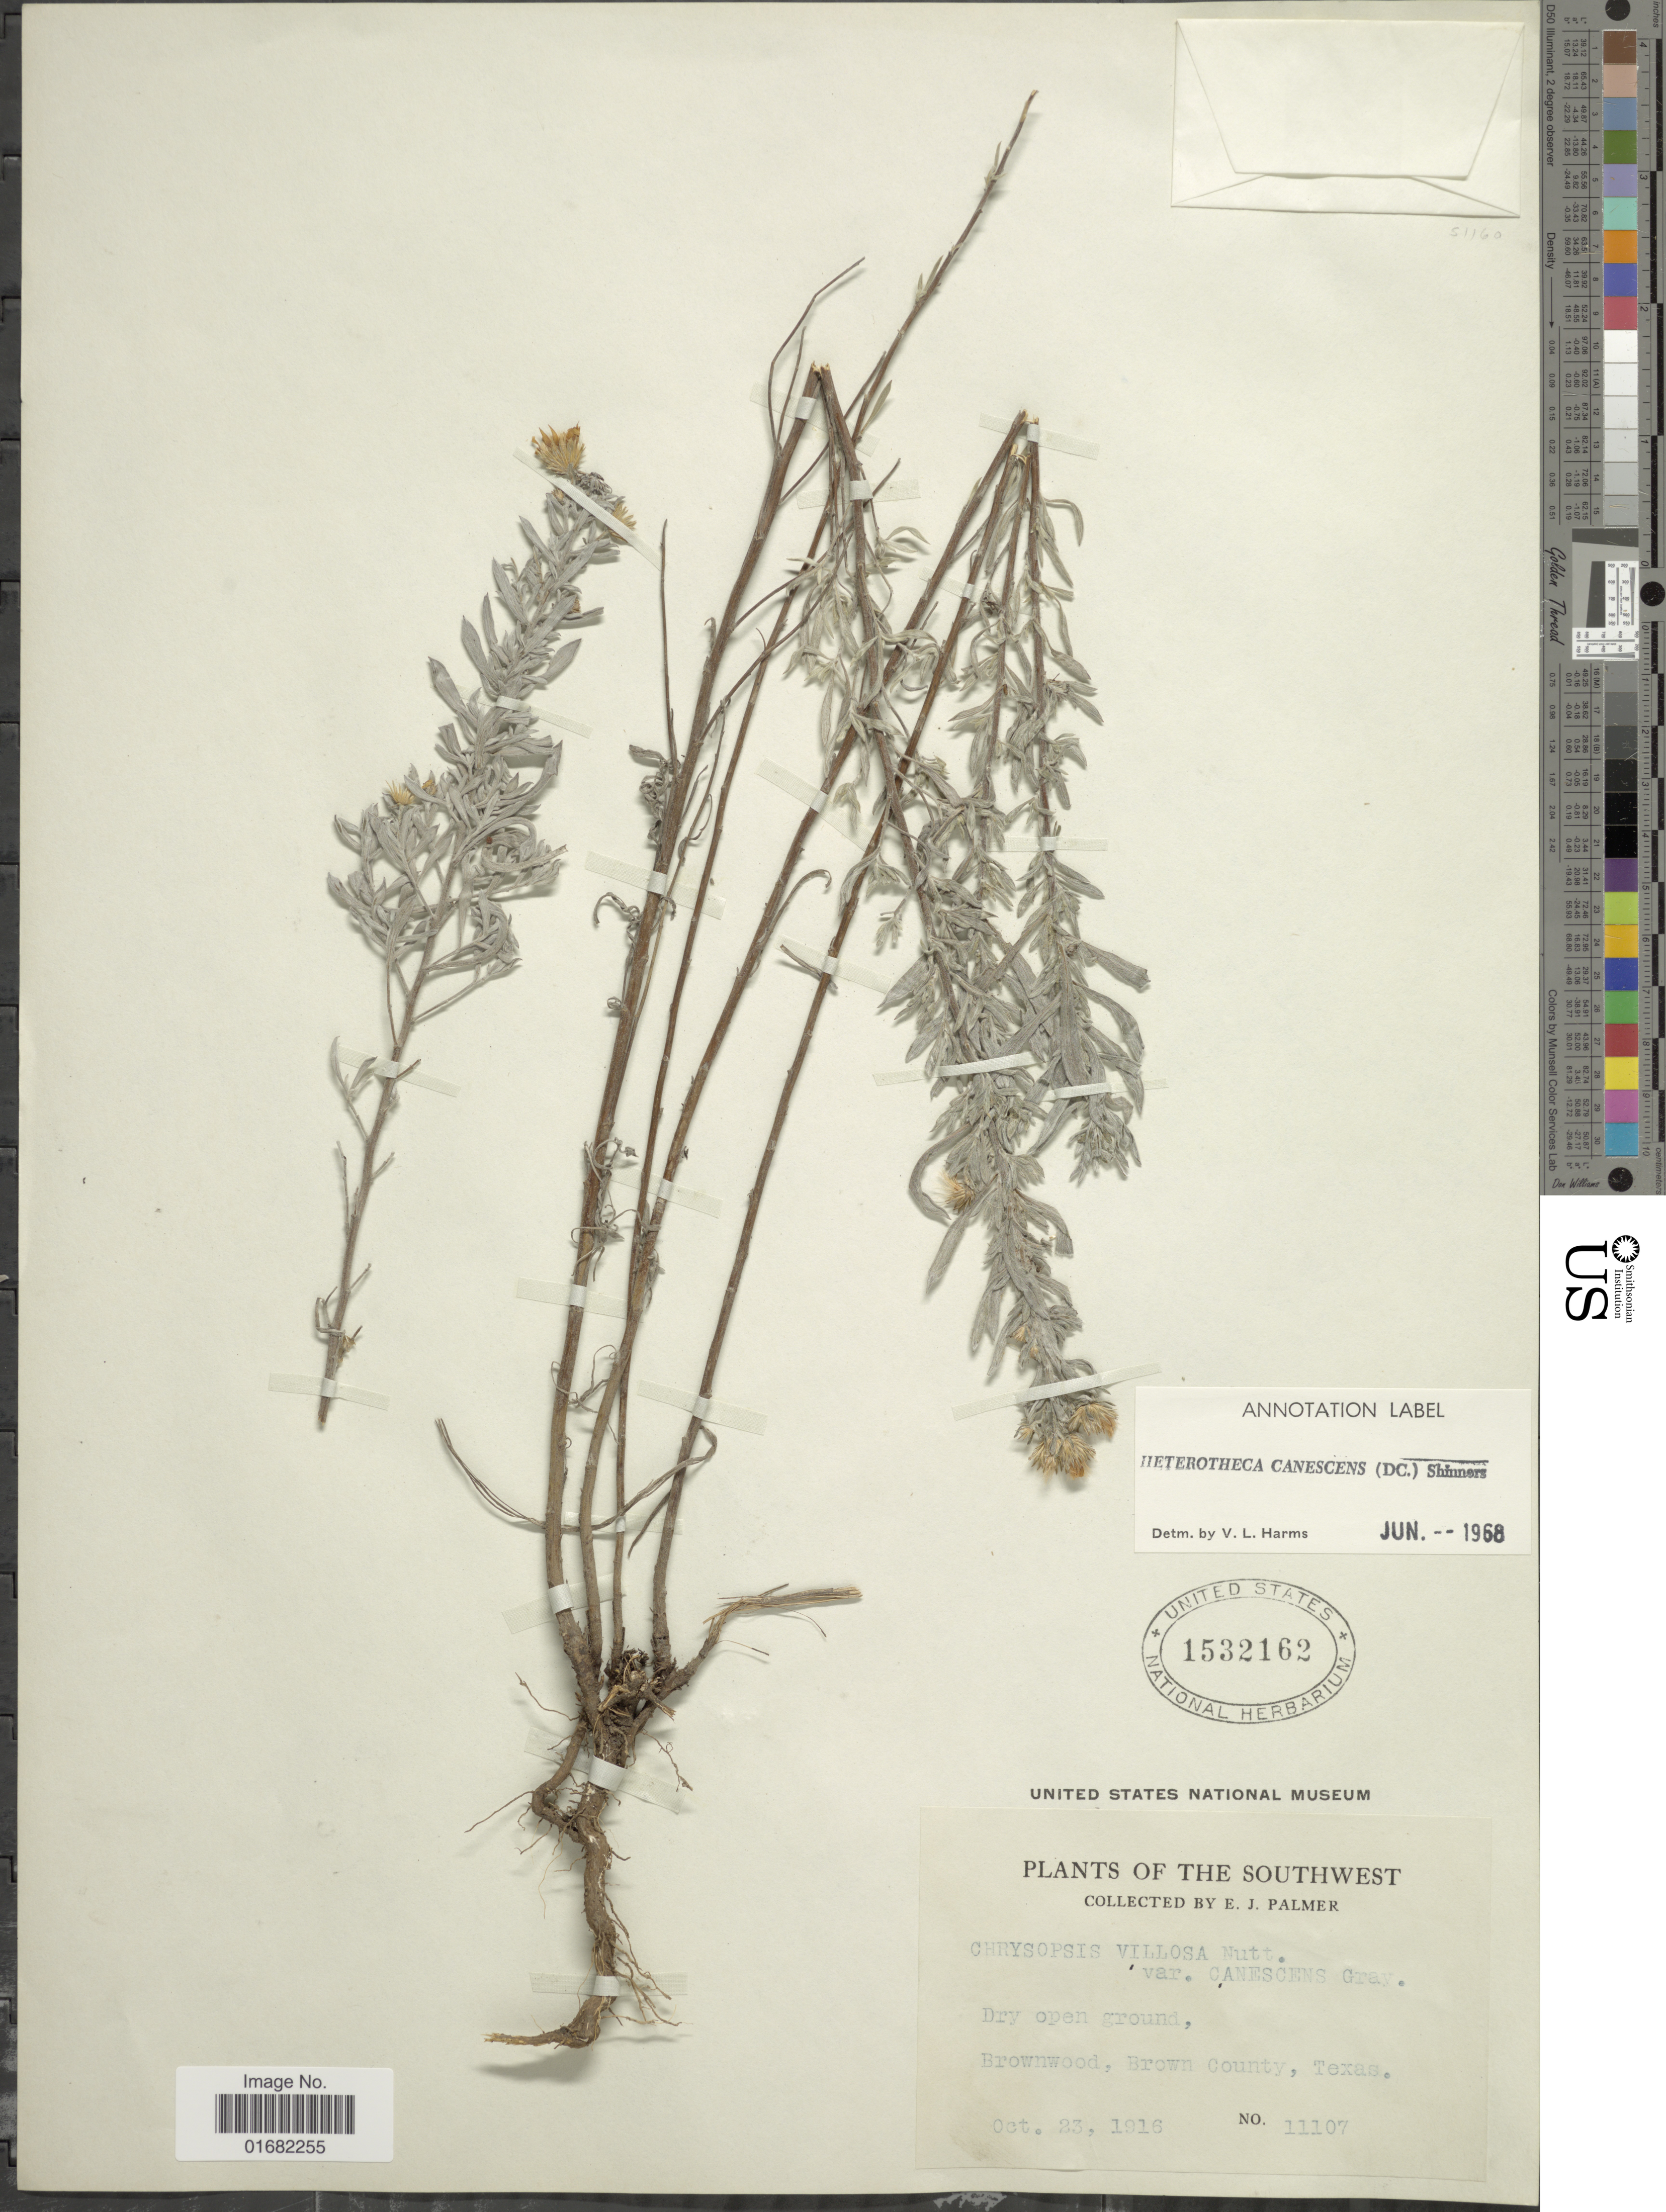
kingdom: Plantae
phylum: Tracheophyta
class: Magnoliopsida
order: Asterales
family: Asteraceae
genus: Heterotheca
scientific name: Heterotheca canescens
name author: (DC.) Shinners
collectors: E. J. Palmer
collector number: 11107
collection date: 1916-10-23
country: United States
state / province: Texas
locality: Southwest. Brownwood, Brown County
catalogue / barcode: US 1532162